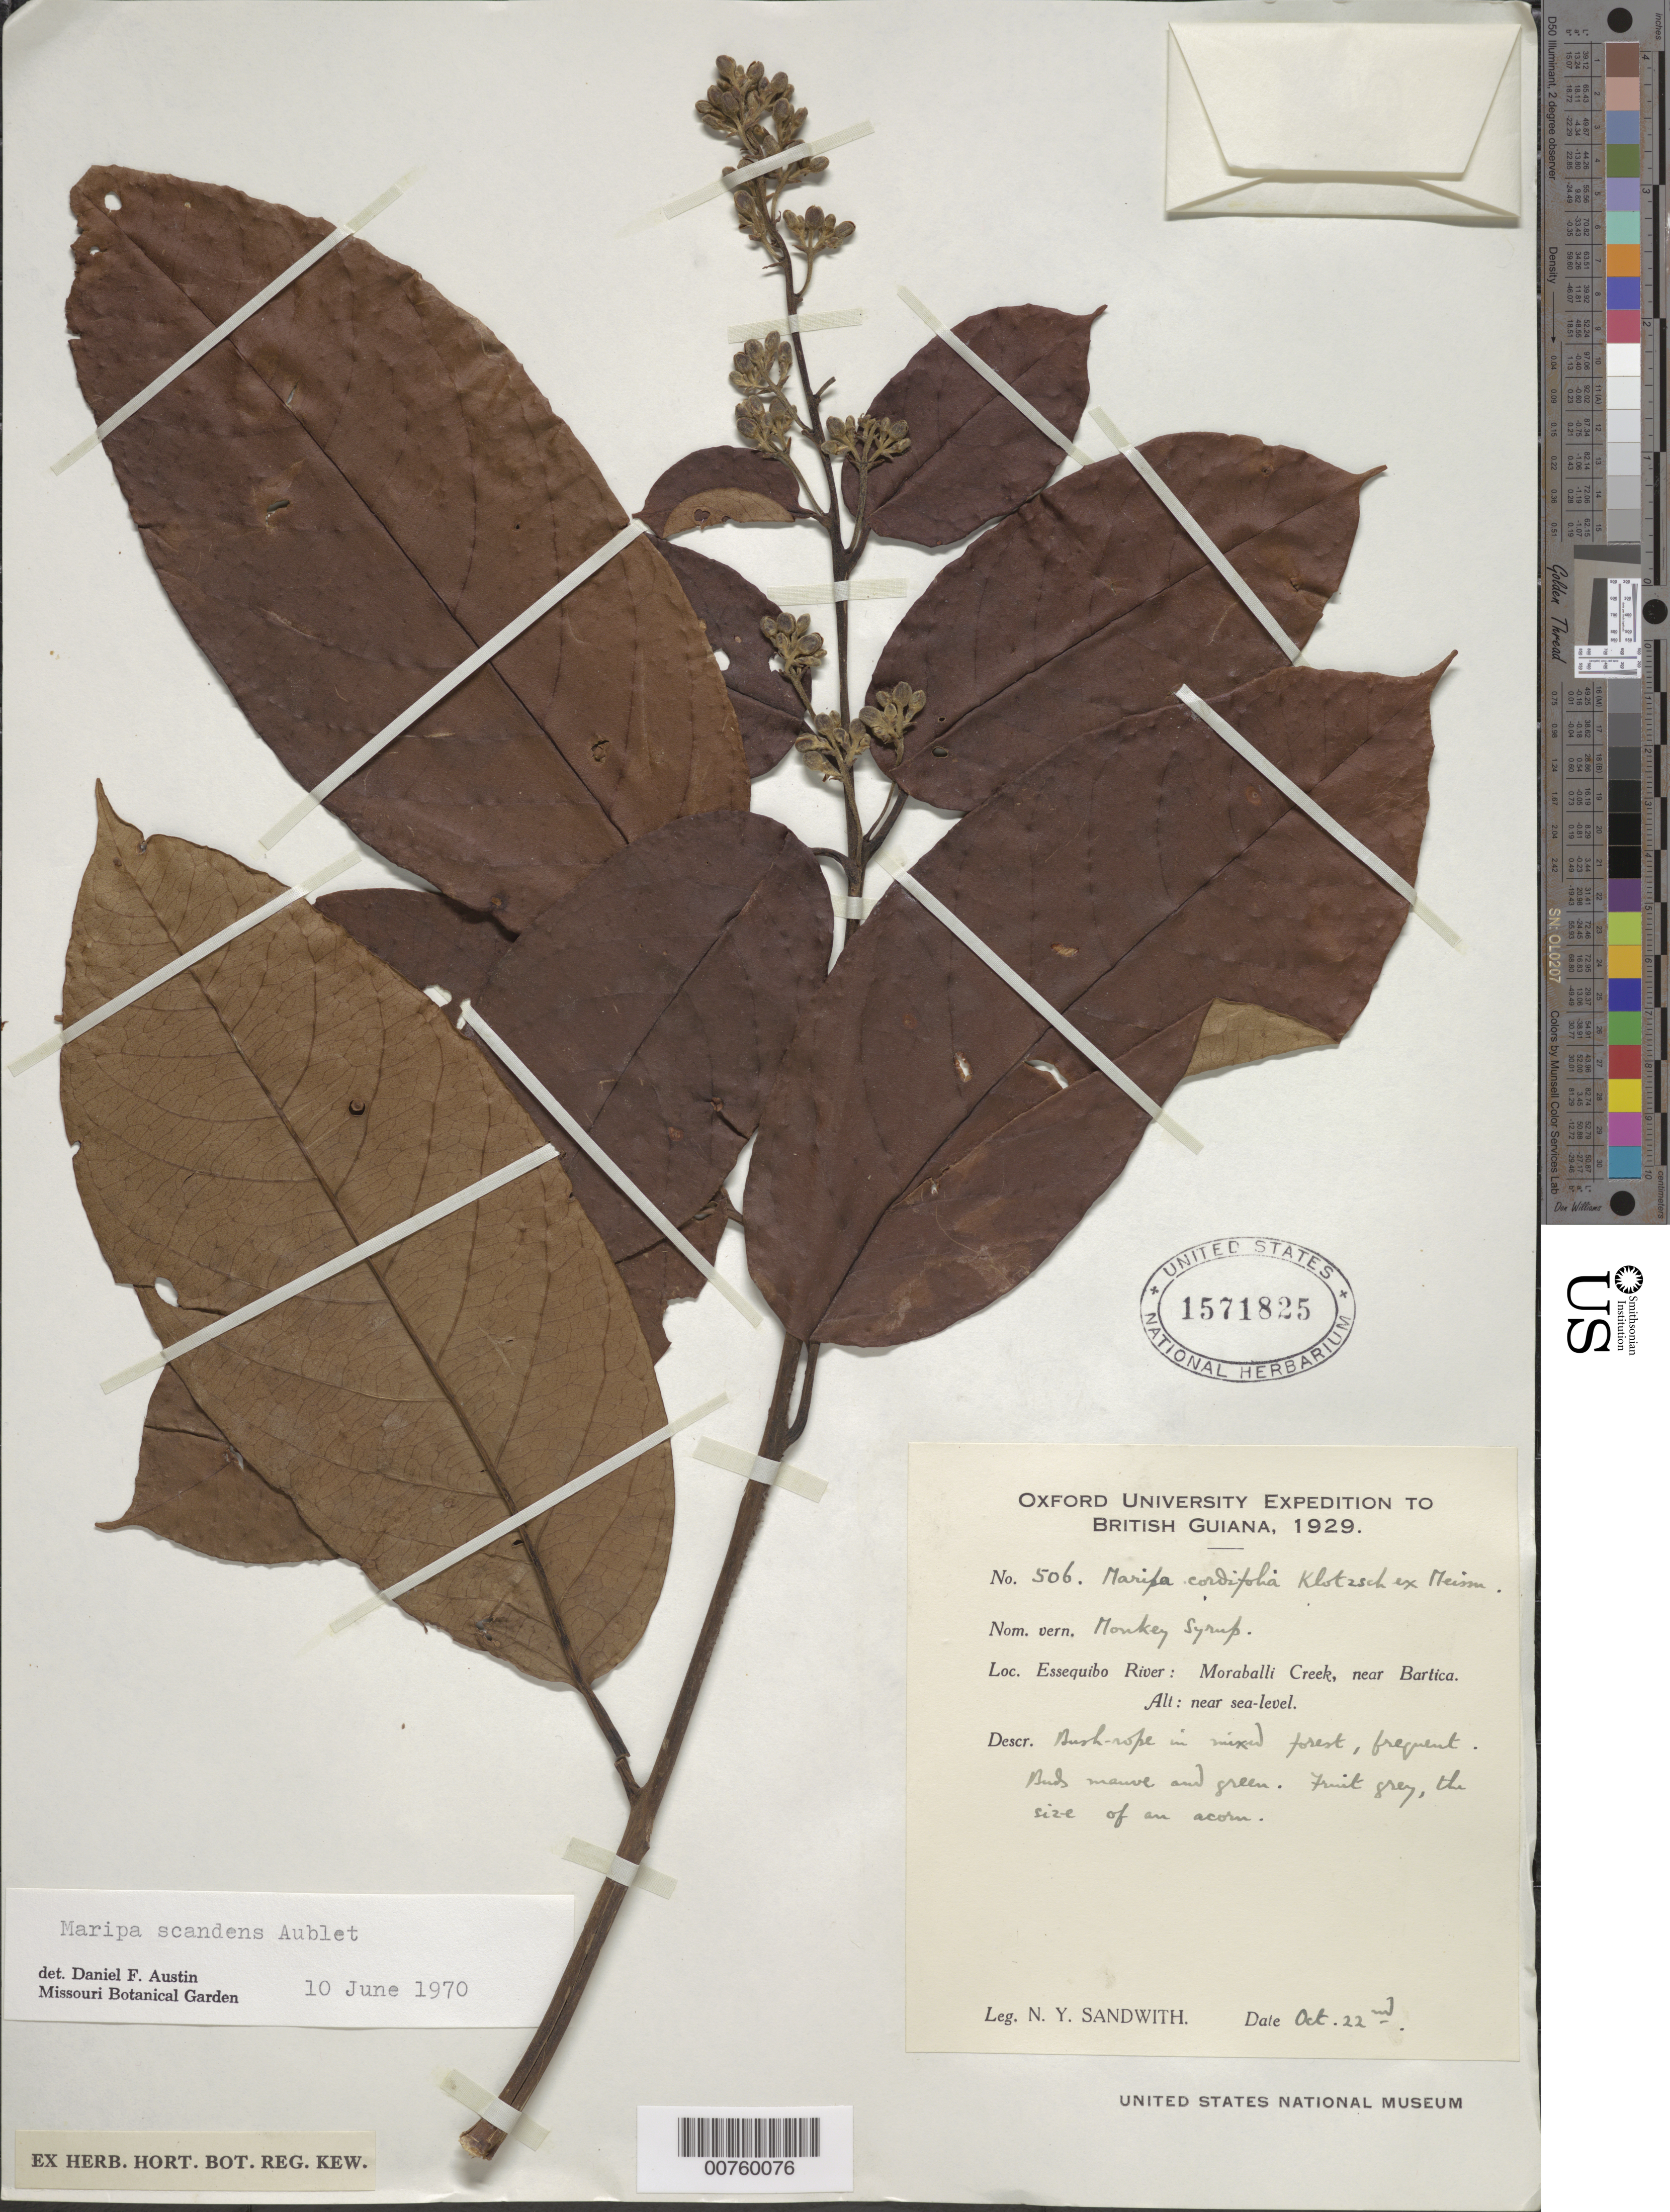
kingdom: Plantae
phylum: Tracheophyta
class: Magnoliopsida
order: Solanales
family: Convolvulaceae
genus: Maripa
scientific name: Maripa scandens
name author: Aubl.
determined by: Austin, D. F.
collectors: N. Y. Sandwith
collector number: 506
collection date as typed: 22-Oct-29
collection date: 1929-10-22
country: Guyana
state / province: U. Demerara-Berbice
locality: Moraballi Creek, Essequibo R., near Bartica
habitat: Mixed forest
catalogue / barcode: US 1571825